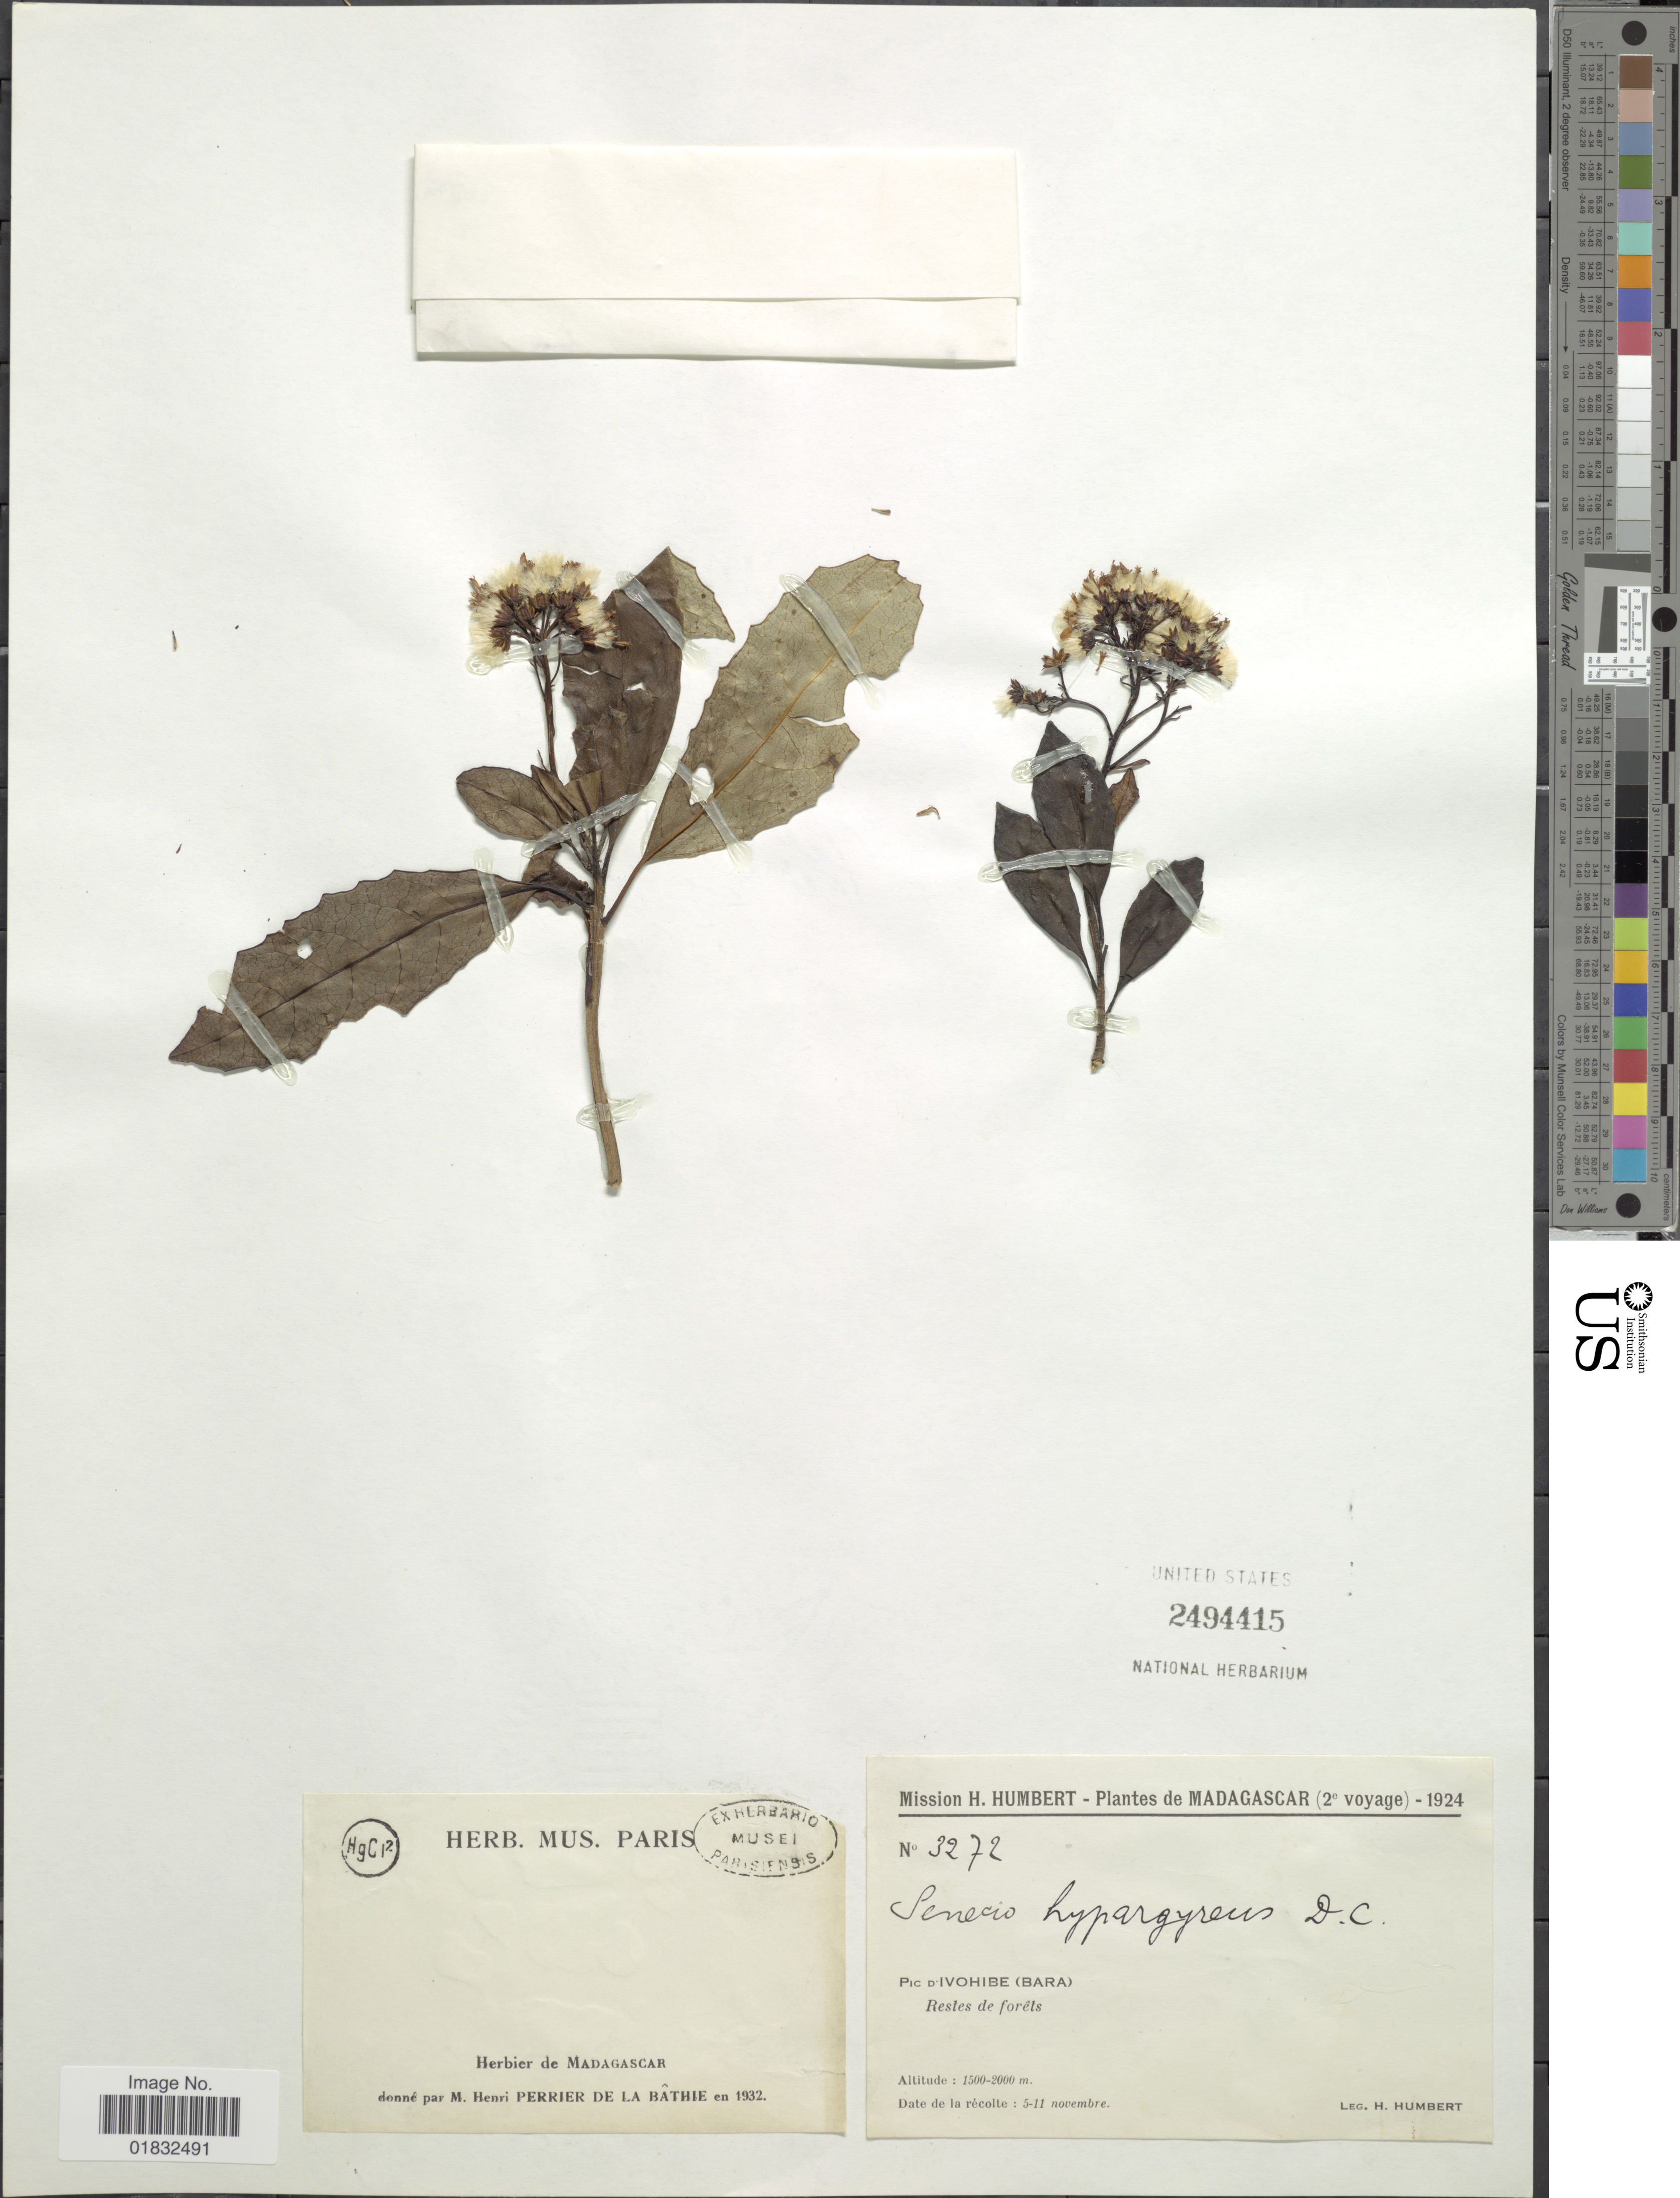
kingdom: Plantae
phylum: Tracheophyta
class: Magnoliopsida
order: Asterales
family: Asteraceae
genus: Hubertia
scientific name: Hubertia hypargyrea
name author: (DC.) C. Jeffrey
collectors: H. Humbert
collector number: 3272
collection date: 1924-11-05/1924-11-11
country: Madagascar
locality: Pic DE'Ivohibe (Bara) Resles de forets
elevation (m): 1500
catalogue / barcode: US 2494415